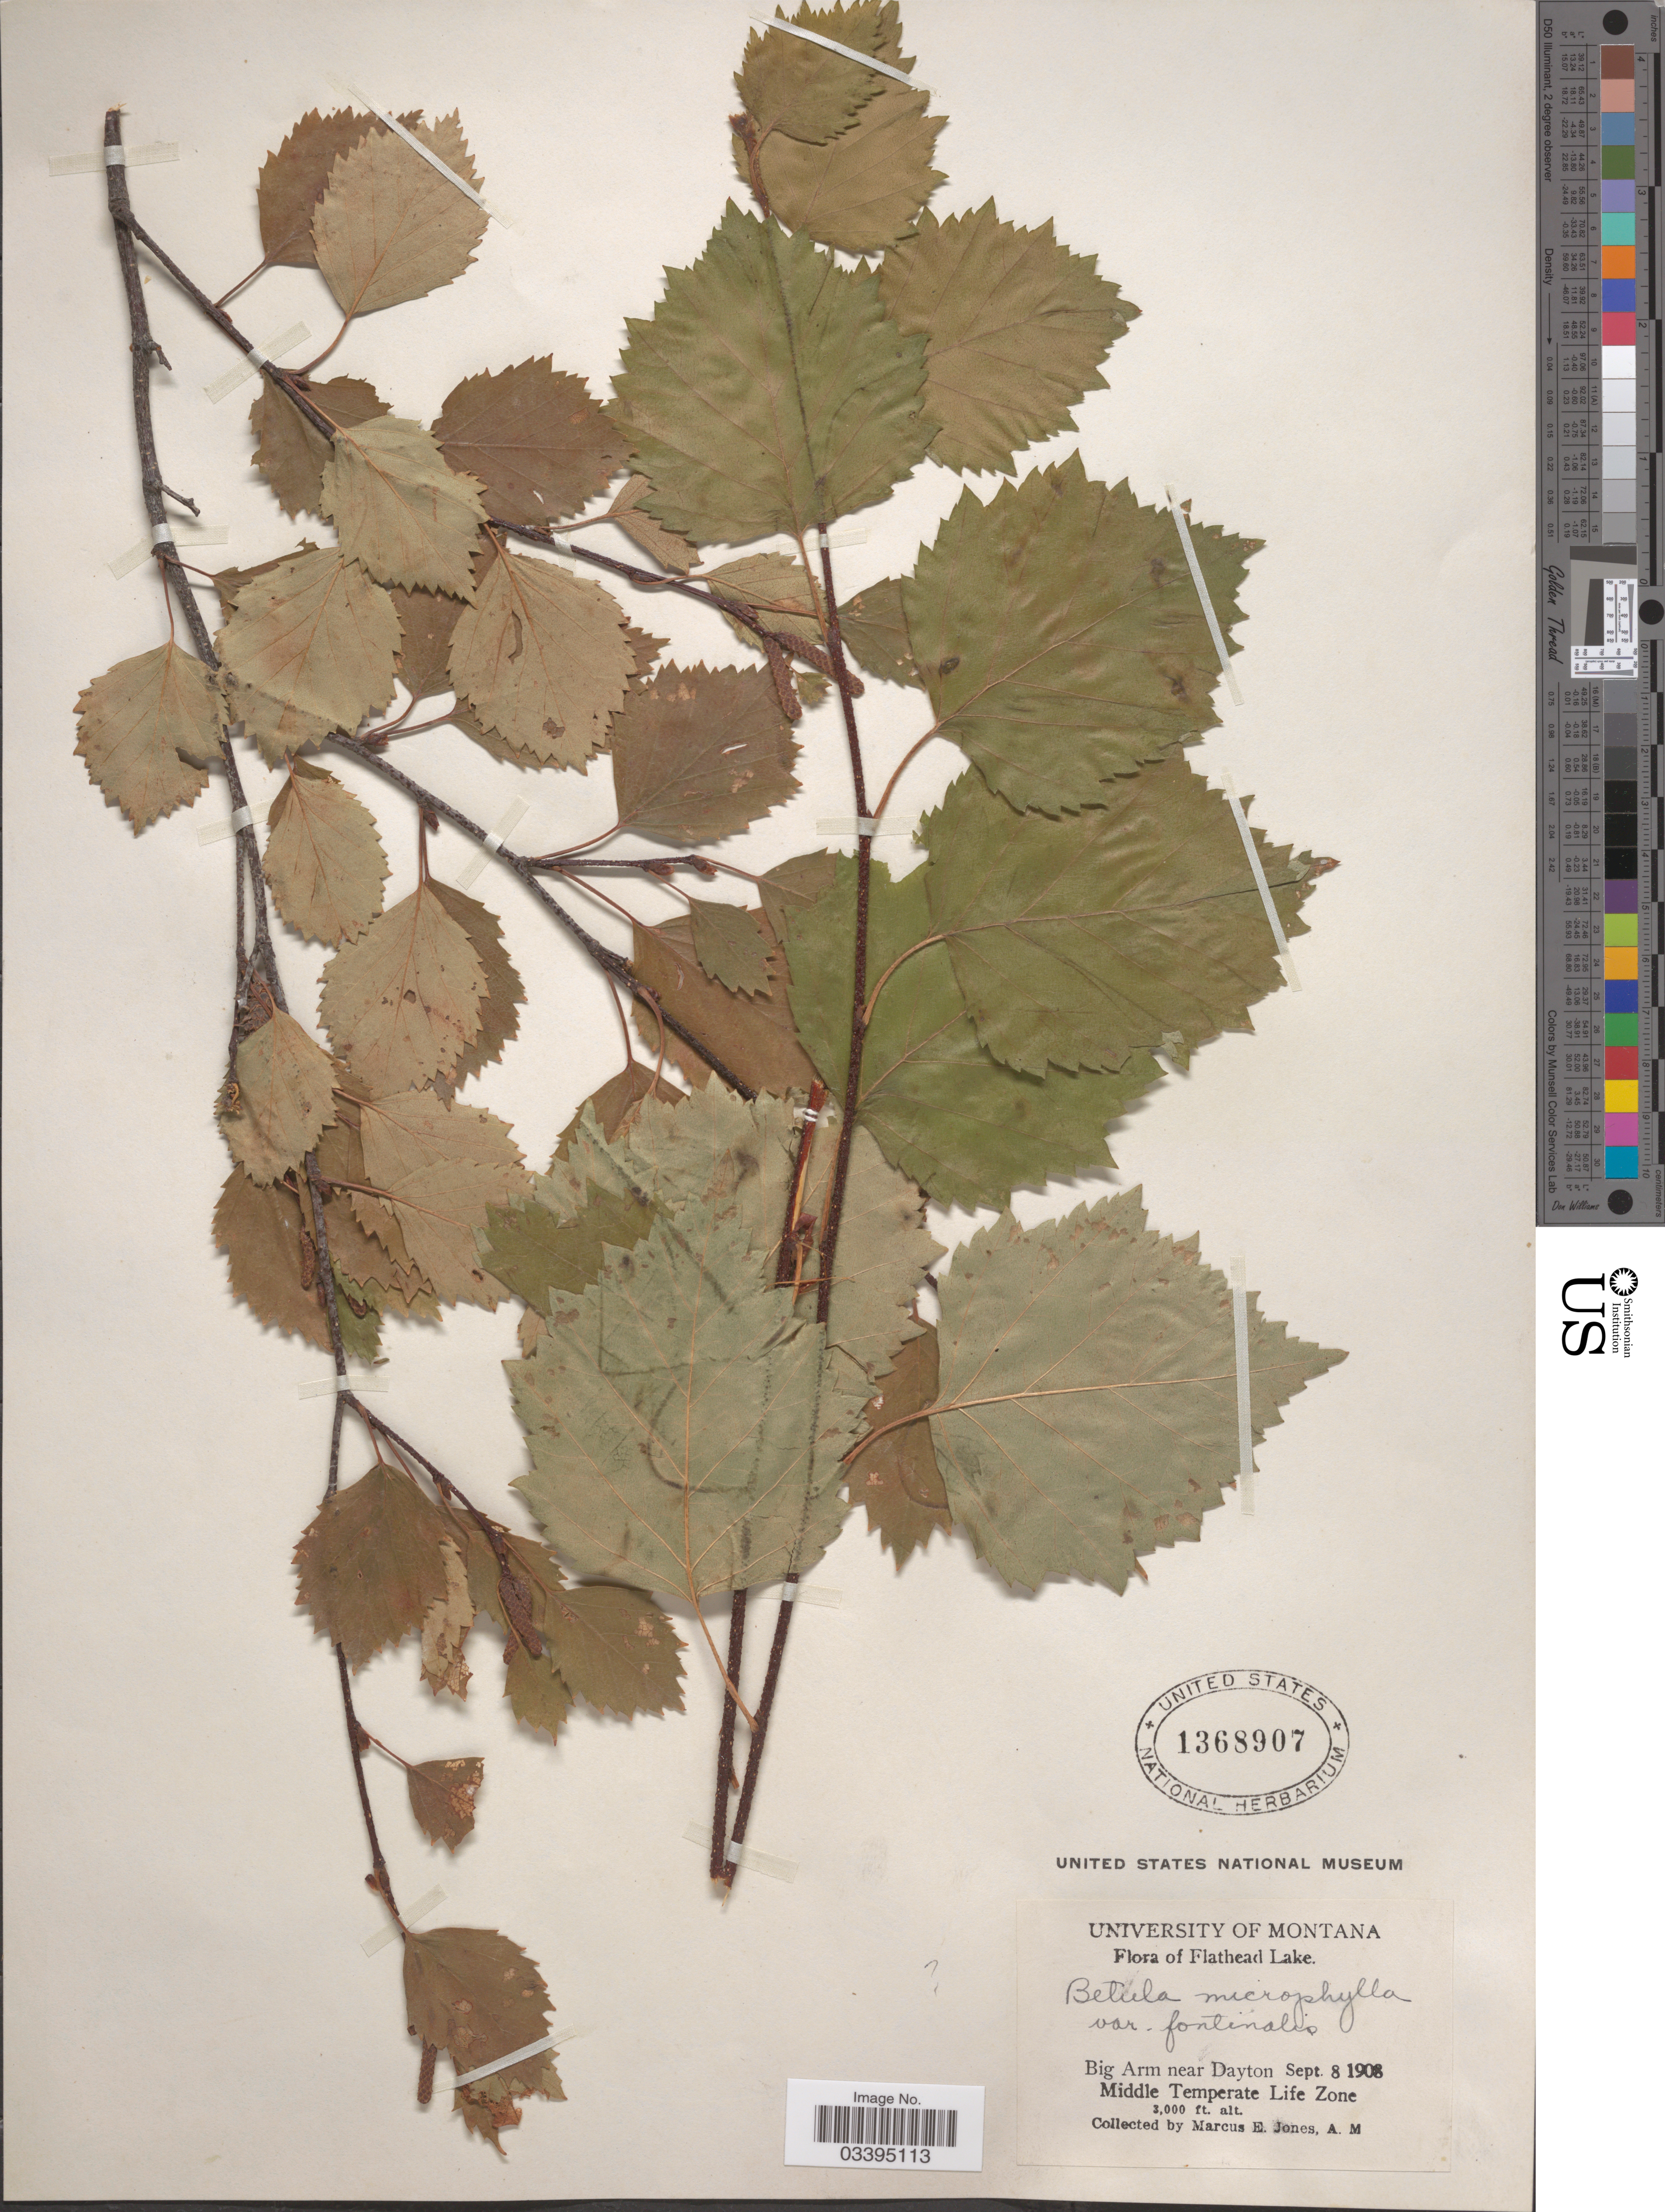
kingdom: Plantae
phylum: Tracheophyta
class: Magnoliopsida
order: Fagales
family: Betulaceae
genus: Betula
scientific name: Betula fontinalis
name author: Sarg.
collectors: M. E. Jones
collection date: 1908-09-08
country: United States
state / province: Montana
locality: Flathead Lake. Big Am near Dayton. Middle Temperate Life Zone.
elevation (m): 914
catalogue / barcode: US 1368907